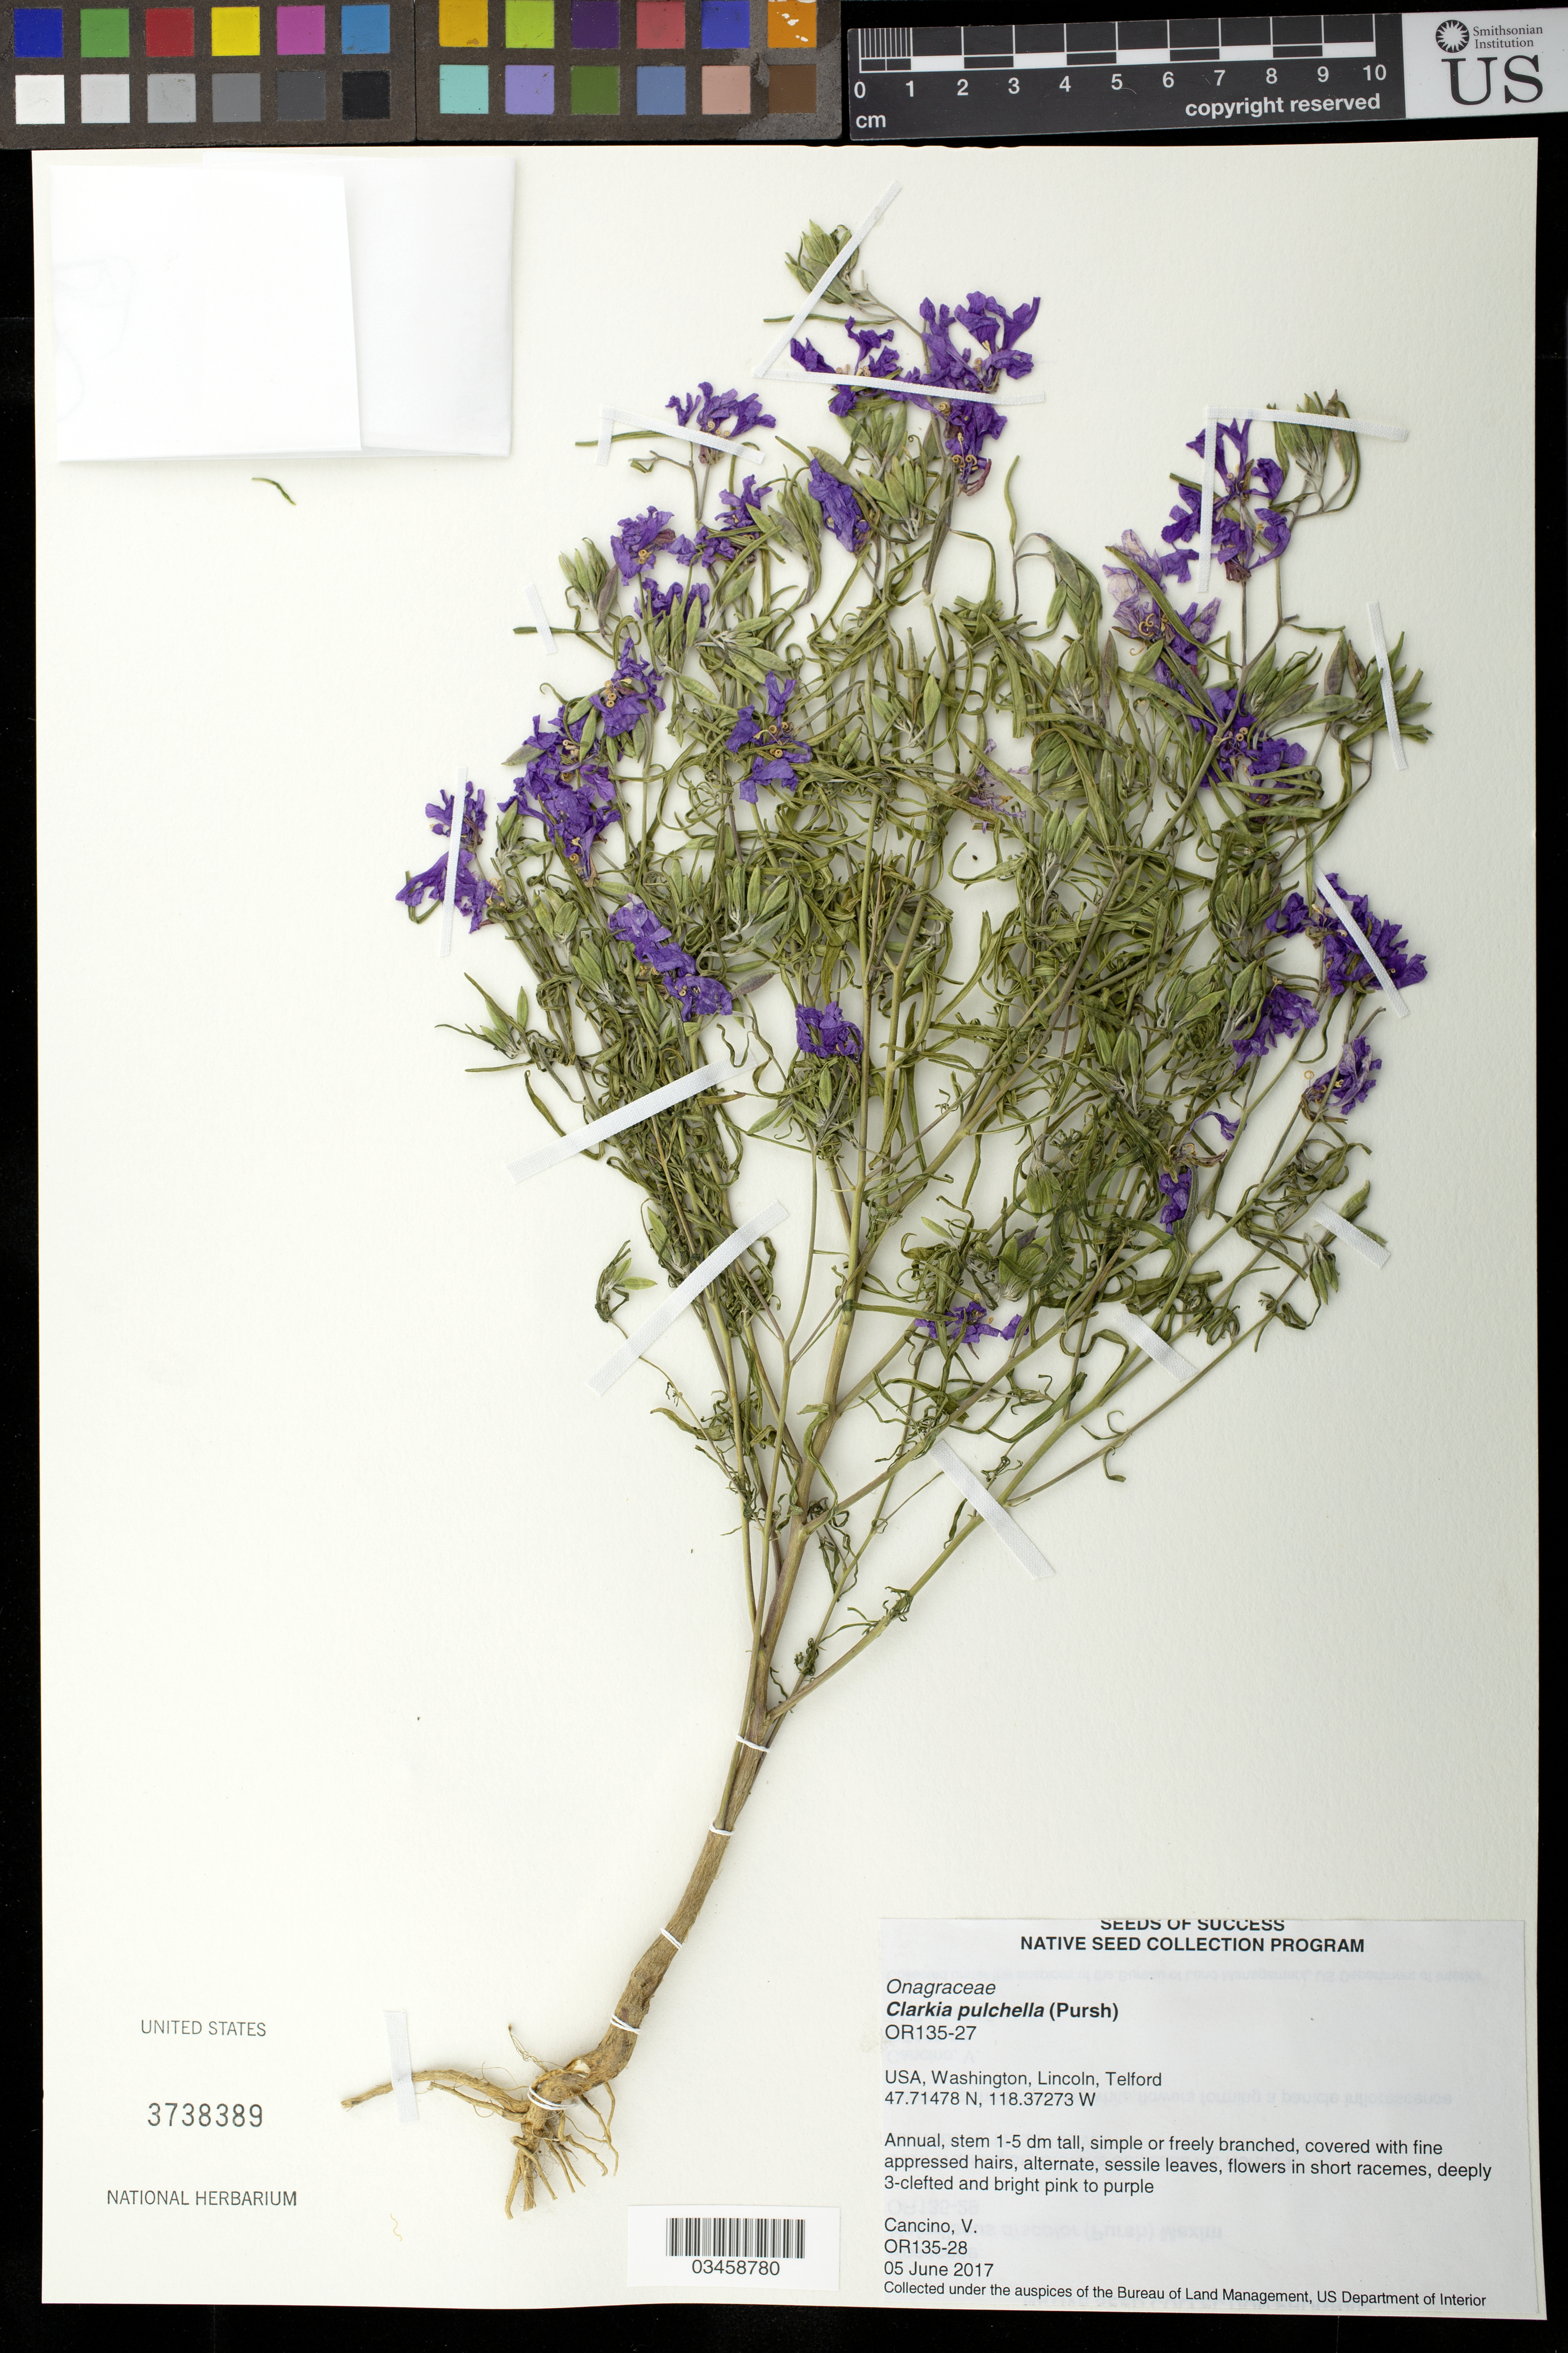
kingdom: Plantae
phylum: Tracheophyta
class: Magnoliopsida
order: Myrtales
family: Onagraceae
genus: Clarkia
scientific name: Clarkia pulchella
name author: Pursh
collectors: V. Cancino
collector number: OR135-27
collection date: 2017-06-05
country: United States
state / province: Washington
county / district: Lincoln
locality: Telford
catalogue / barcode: US 3738389